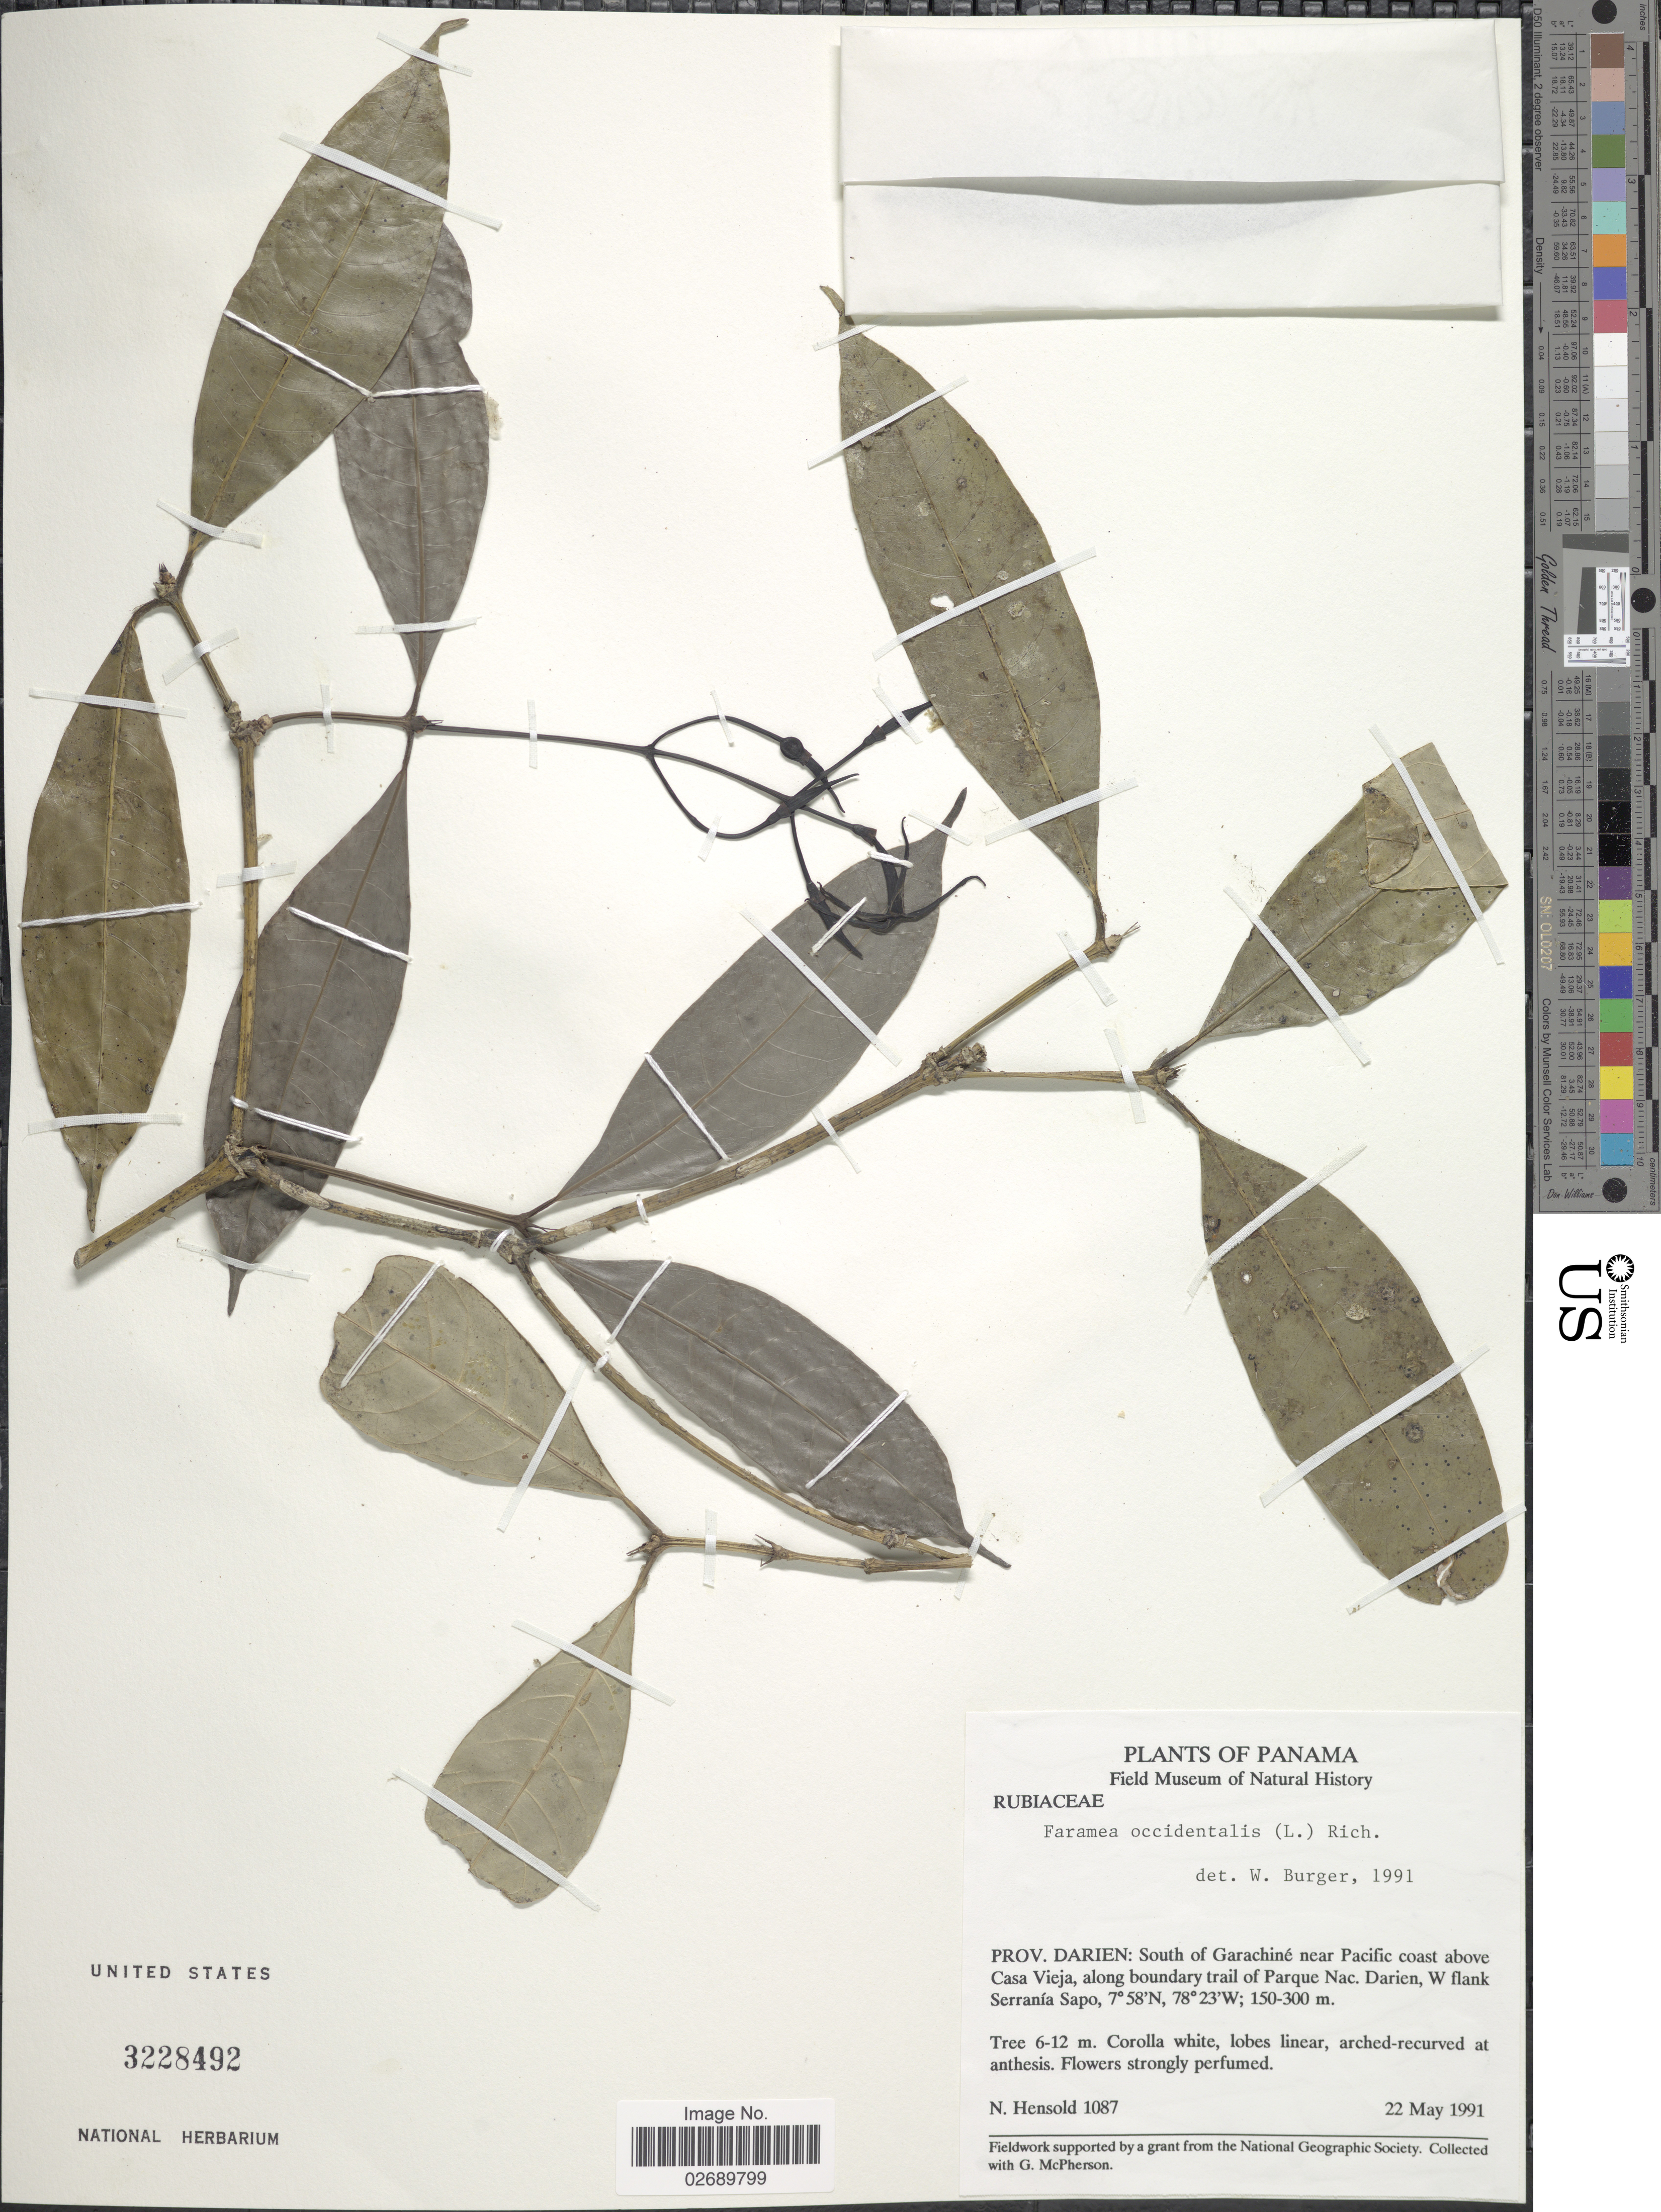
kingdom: Plantae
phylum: Tracheophyta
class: Magnoliopsida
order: Gentianales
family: Rubiaceae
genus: Faramea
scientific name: Faramea occidentalis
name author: (L.) A. Rich.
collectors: N. Hensold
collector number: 1087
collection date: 1991-05-22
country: Panama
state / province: Darién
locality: South of Garachine near Pacific Coast above Casa Vieja, along boundary trail of Parque Nac. Darien, W flank Serrania Sapo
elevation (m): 150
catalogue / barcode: US 3228492